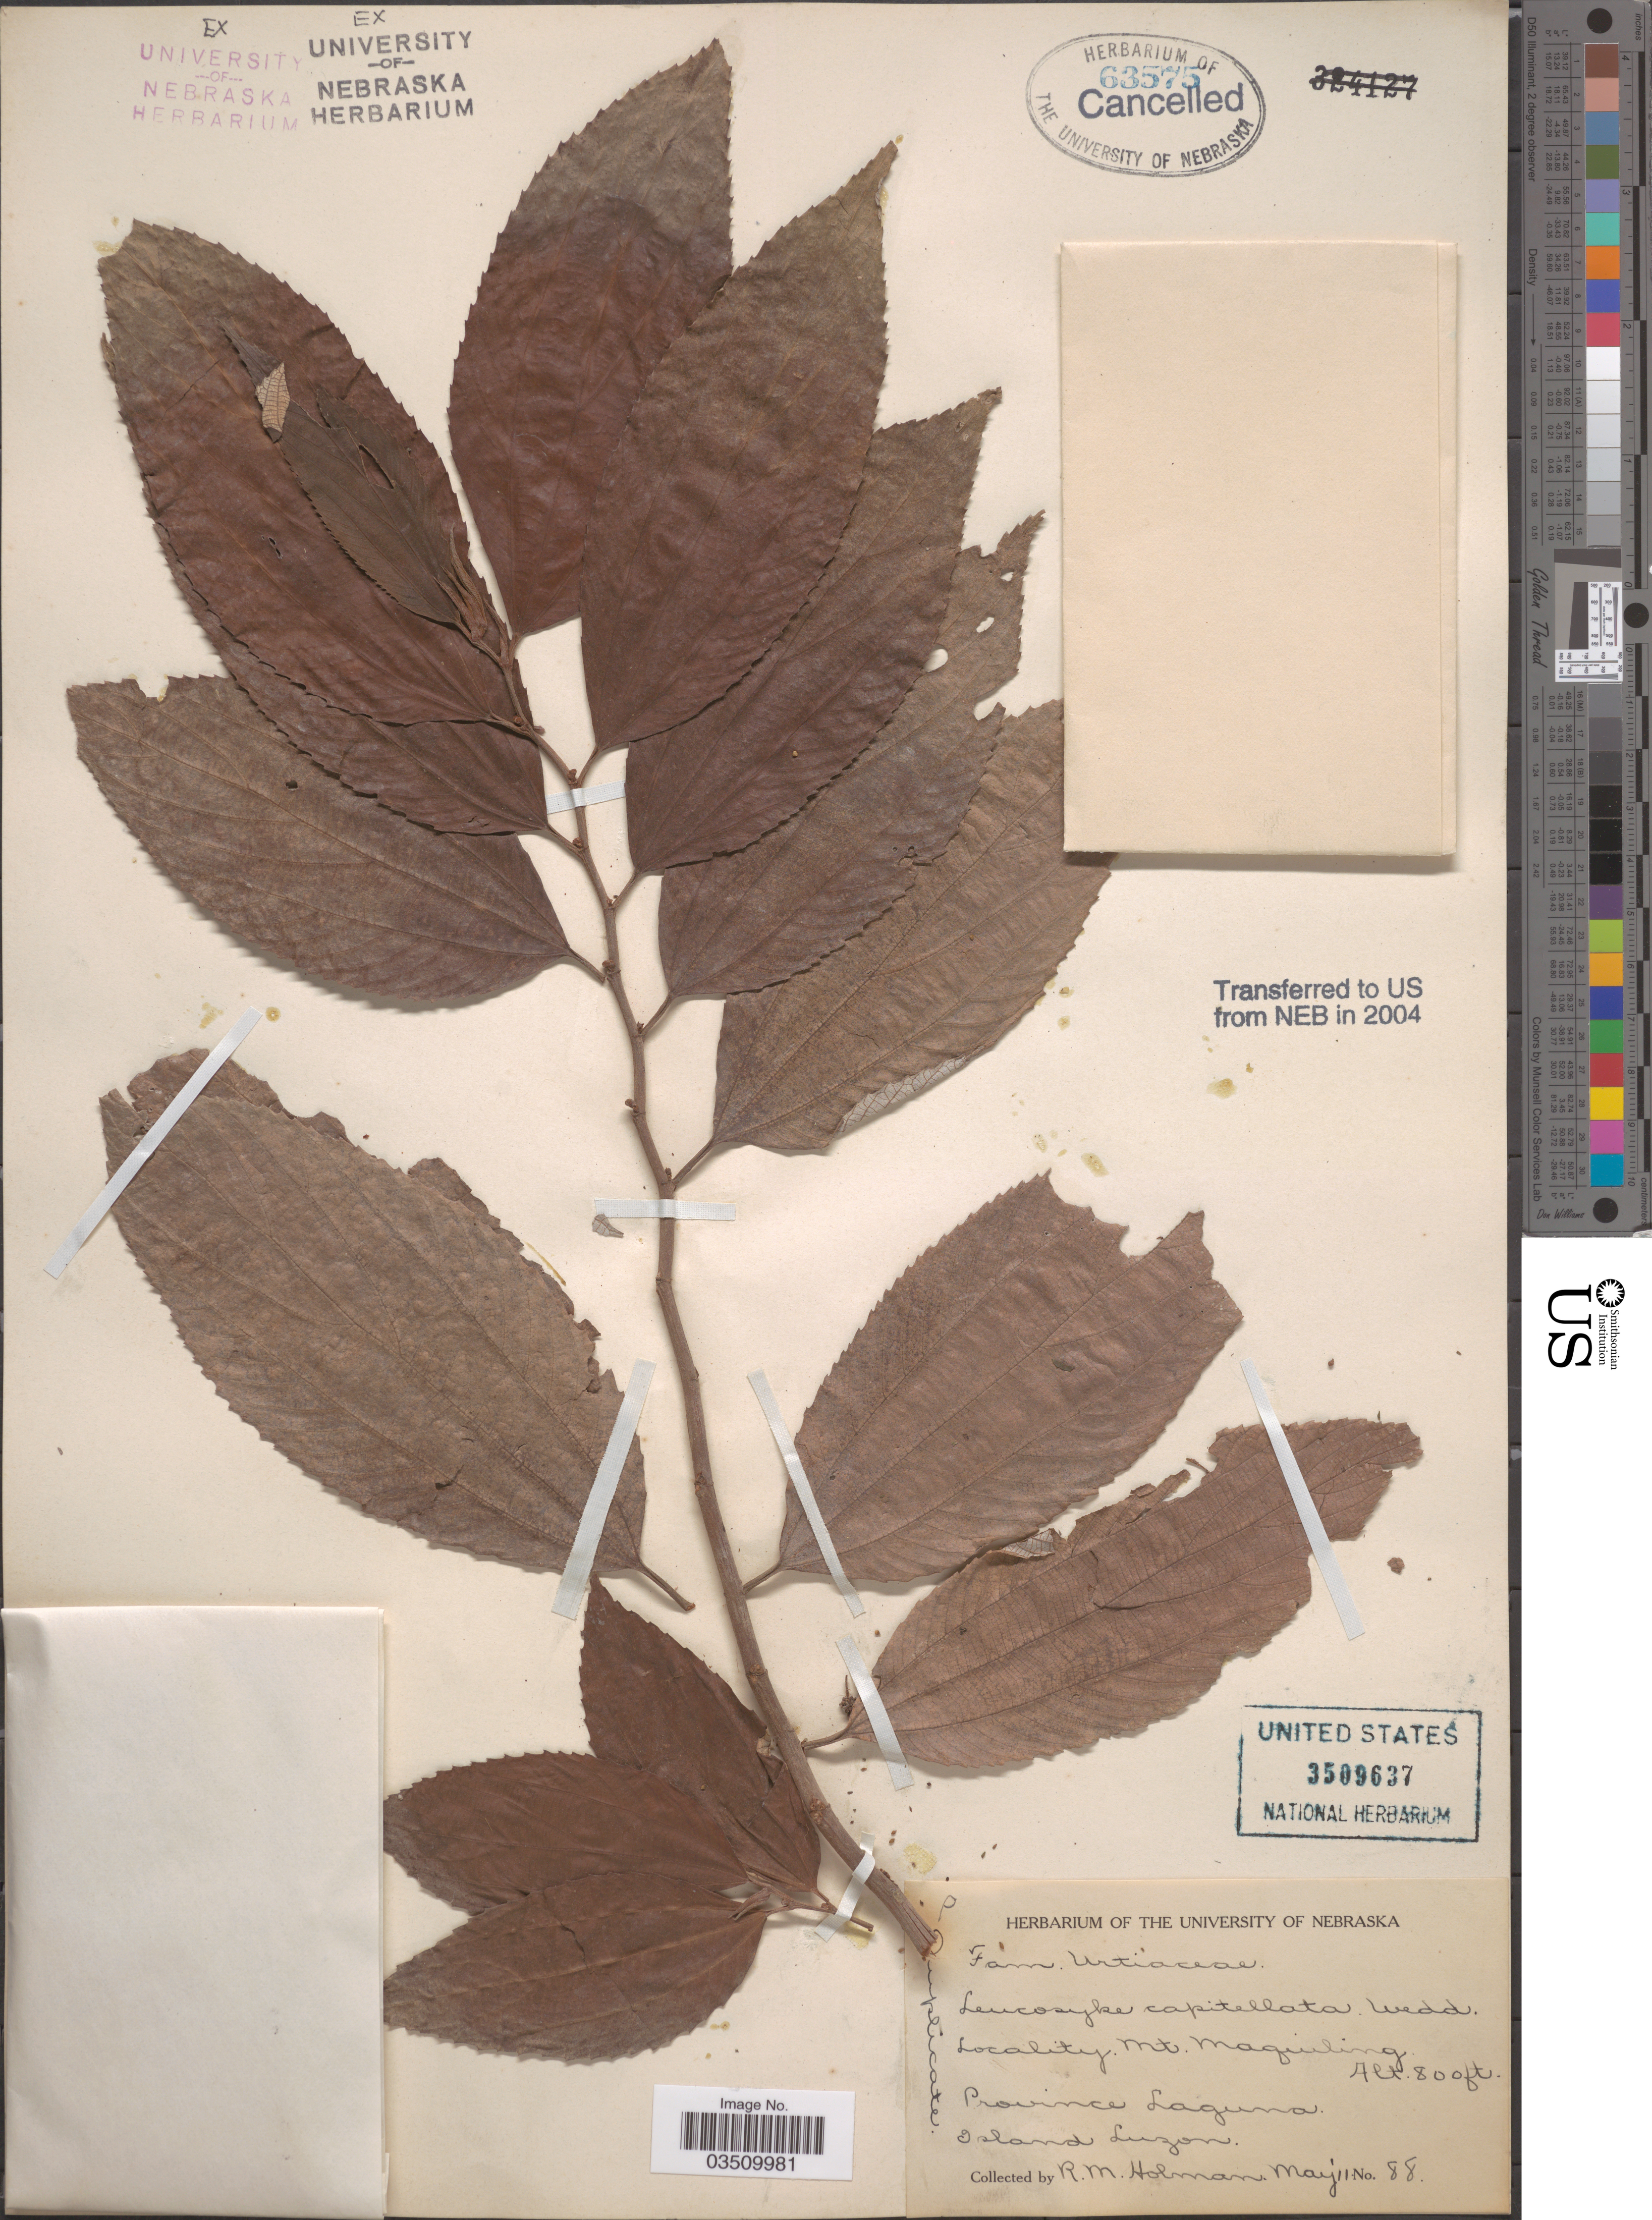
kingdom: Plantae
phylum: Tracheophyta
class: Magnoliopsida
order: Rosales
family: Urticaceae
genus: Leucosyke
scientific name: Leucosyke capitellata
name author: (Poir.) Wedd.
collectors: R. Holman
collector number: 88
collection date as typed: Transcribed d/m/y: /5/11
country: Philippines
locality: Mt. Maquiling, Province Laguna, Island Luzon.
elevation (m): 244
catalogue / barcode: US 3509637